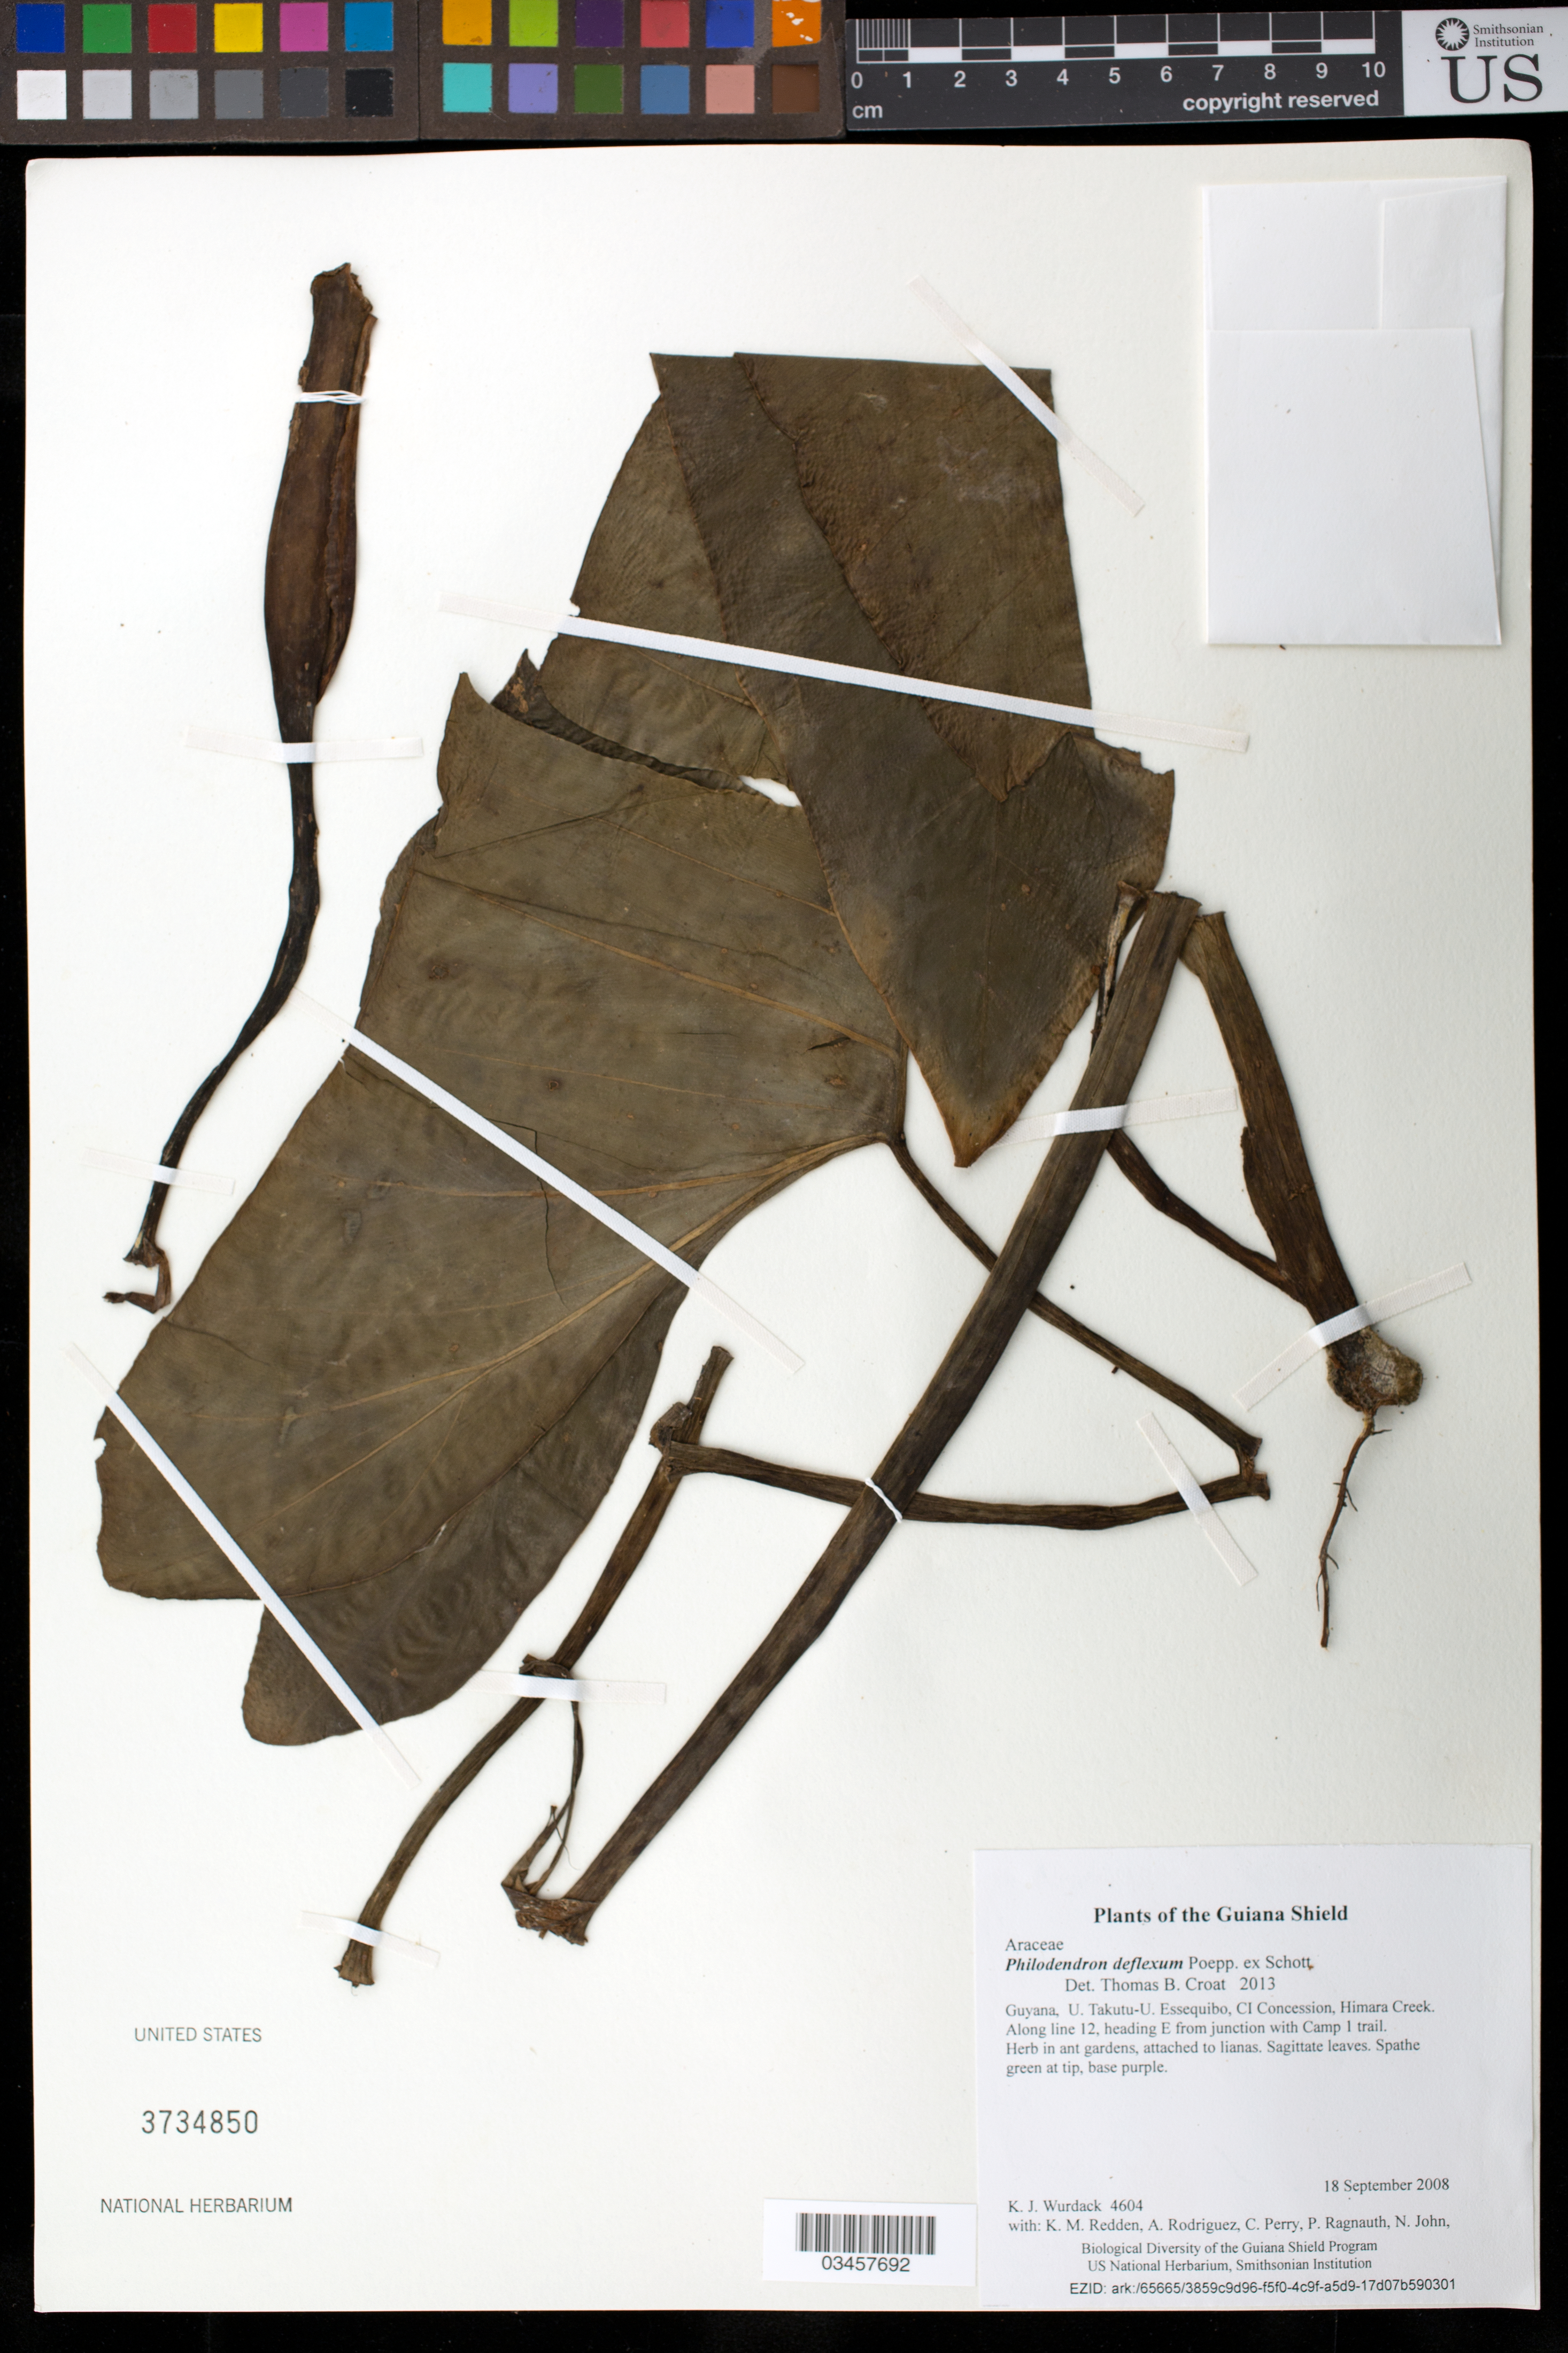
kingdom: Plantae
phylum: Tracheophyta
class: Liliopsida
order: Alismatales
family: Araceae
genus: Philodendron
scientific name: Philodendron deflexum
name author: Poepp. ex Schott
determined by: Croat, Thomas B., Missouri Botanical Garden (MO)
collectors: K. Wurdack, K. M. Redden, A. Rodriguez, C. Perry, P. Ragnauth, N. John, H. James & H. Simon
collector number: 4604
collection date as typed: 18 September 2008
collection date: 2008-09-18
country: Guyana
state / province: U. Takutu-U. Essequibo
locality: CI Concession, Himara Creek. Along line 12, heading E from junction with Camp 1 trail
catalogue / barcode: US 3734850